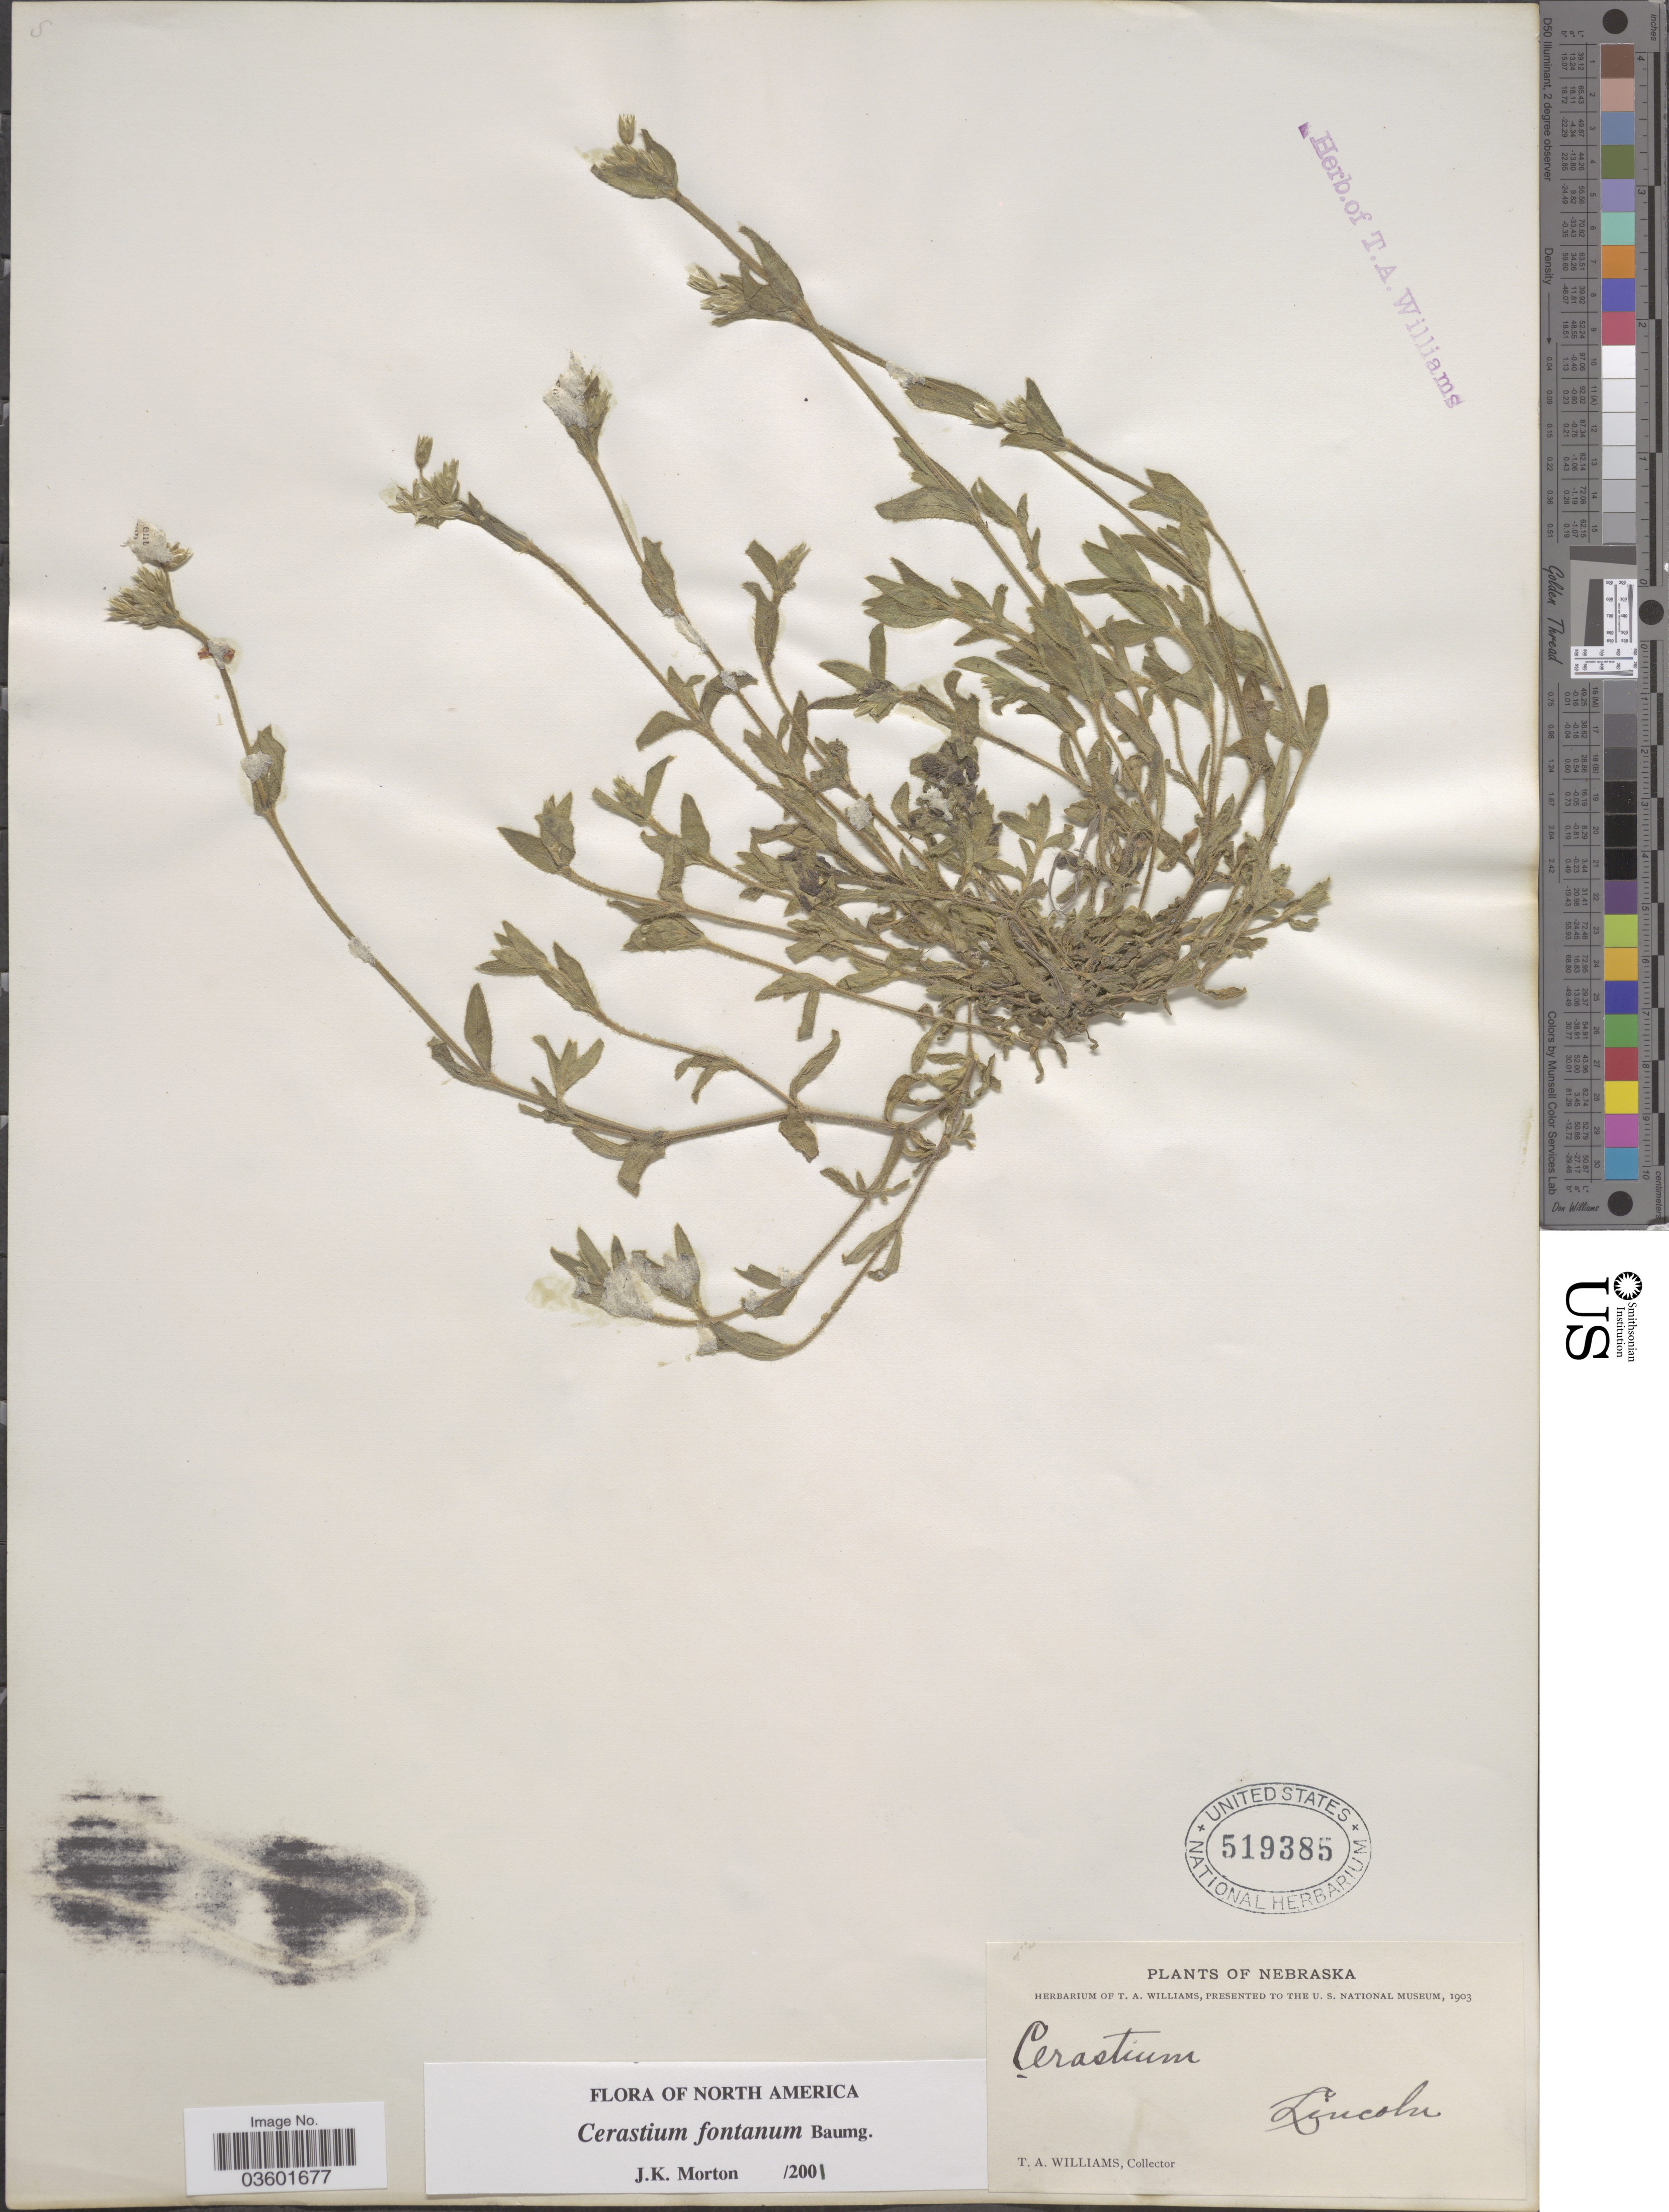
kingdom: Plantae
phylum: Tracheophyta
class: Magnoliopsida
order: Caryophyllales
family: Caryophyllaceae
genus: Cerastium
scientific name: Cerastium fontanum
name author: Baumg.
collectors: T. Williams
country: United States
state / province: Nebraska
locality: Lincoln.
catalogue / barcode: US 519385